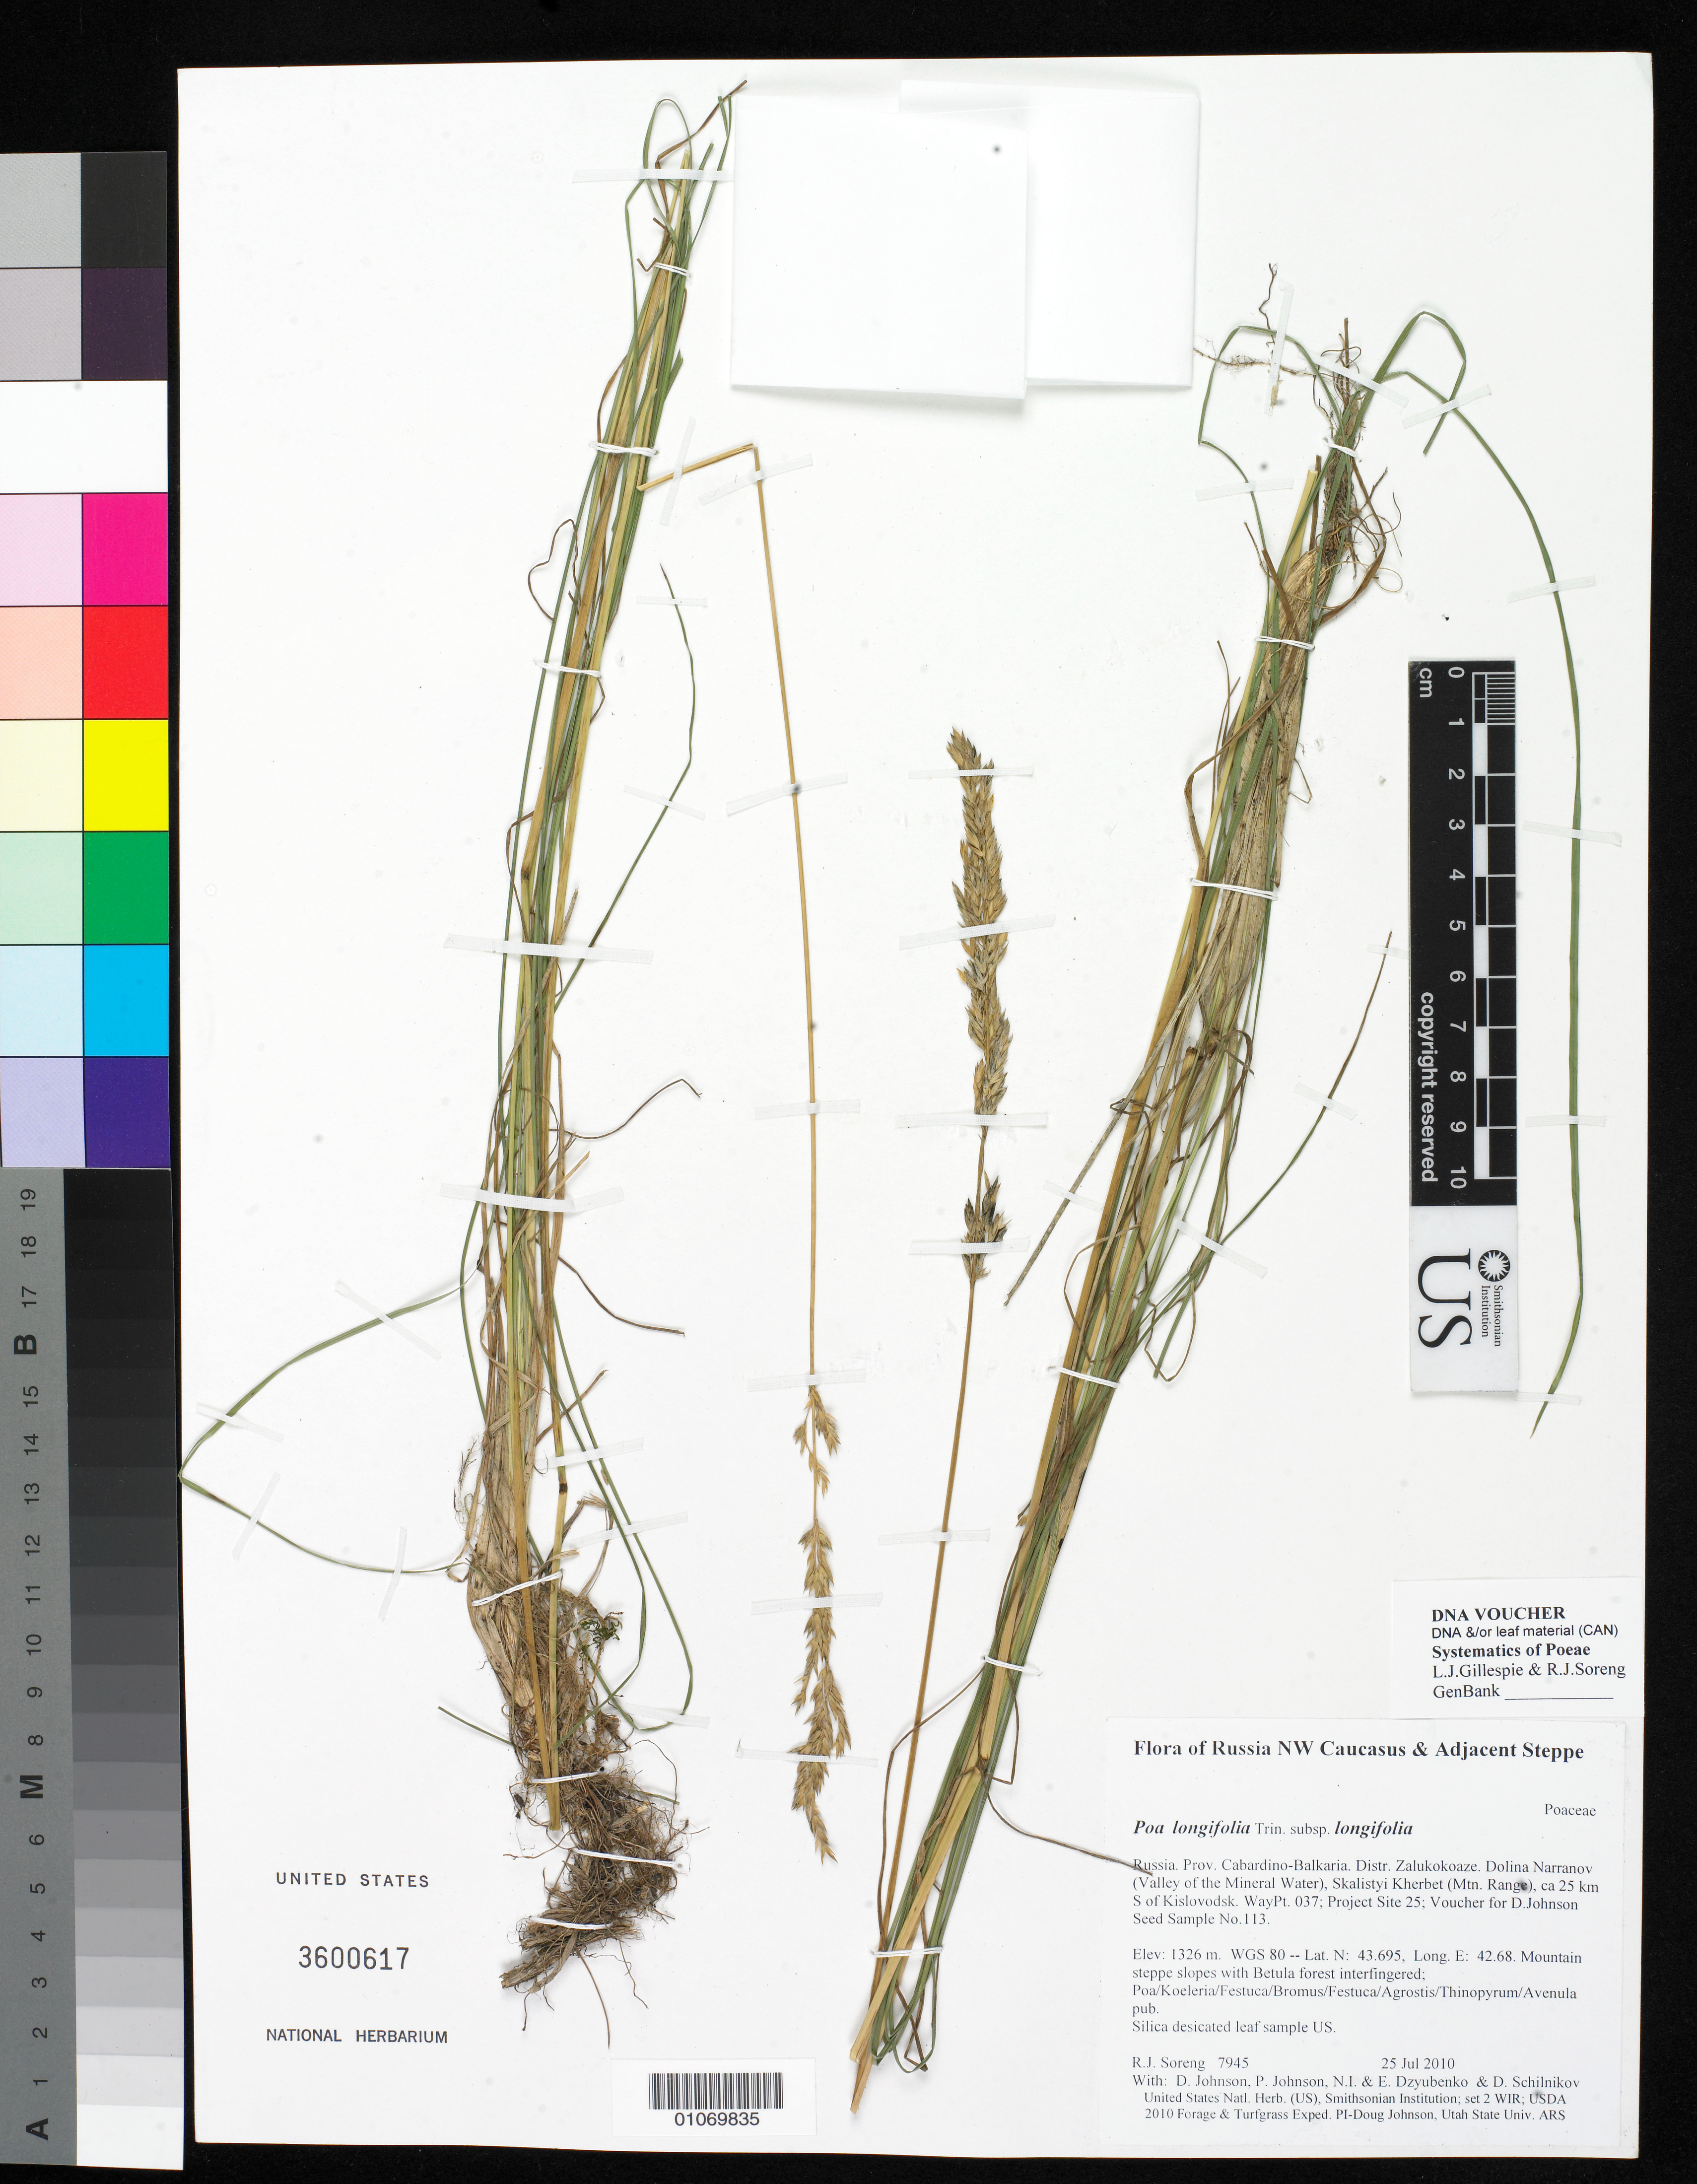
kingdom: Plantae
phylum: Tracheophyta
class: Liliopsida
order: Poales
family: Poaceae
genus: Poa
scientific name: Poa longifolia subsp. longifolia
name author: Trin.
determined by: Soreng, Robert J., Research Associate (BOT), Smithsonian Institution - National Museum of Natural History (UNITED STATES)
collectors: R. J. Soreng, D. Johnson, P. Johnson, N. Dzyubenko, E. Dzyubenko & D. Schilnikov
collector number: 7945-a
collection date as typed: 25 Jul 2010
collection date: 2010-07-25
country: Russian Federation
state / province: Kabardino-Balkar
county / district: Zalukokoaze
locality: Dolina Narranov (Valley of the Mineral Water), Skalistyi Kherbet (Mtn. Range), ca 25 km S of Kislovodsk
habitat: Mountain steppe slopes with Betula forest interfingered; Poa/Koeleria/Festuca/Bromus/Festuca/Agrostis/Thinopyrum/Avenula pub.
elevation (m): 1326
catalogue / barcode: US 3600617